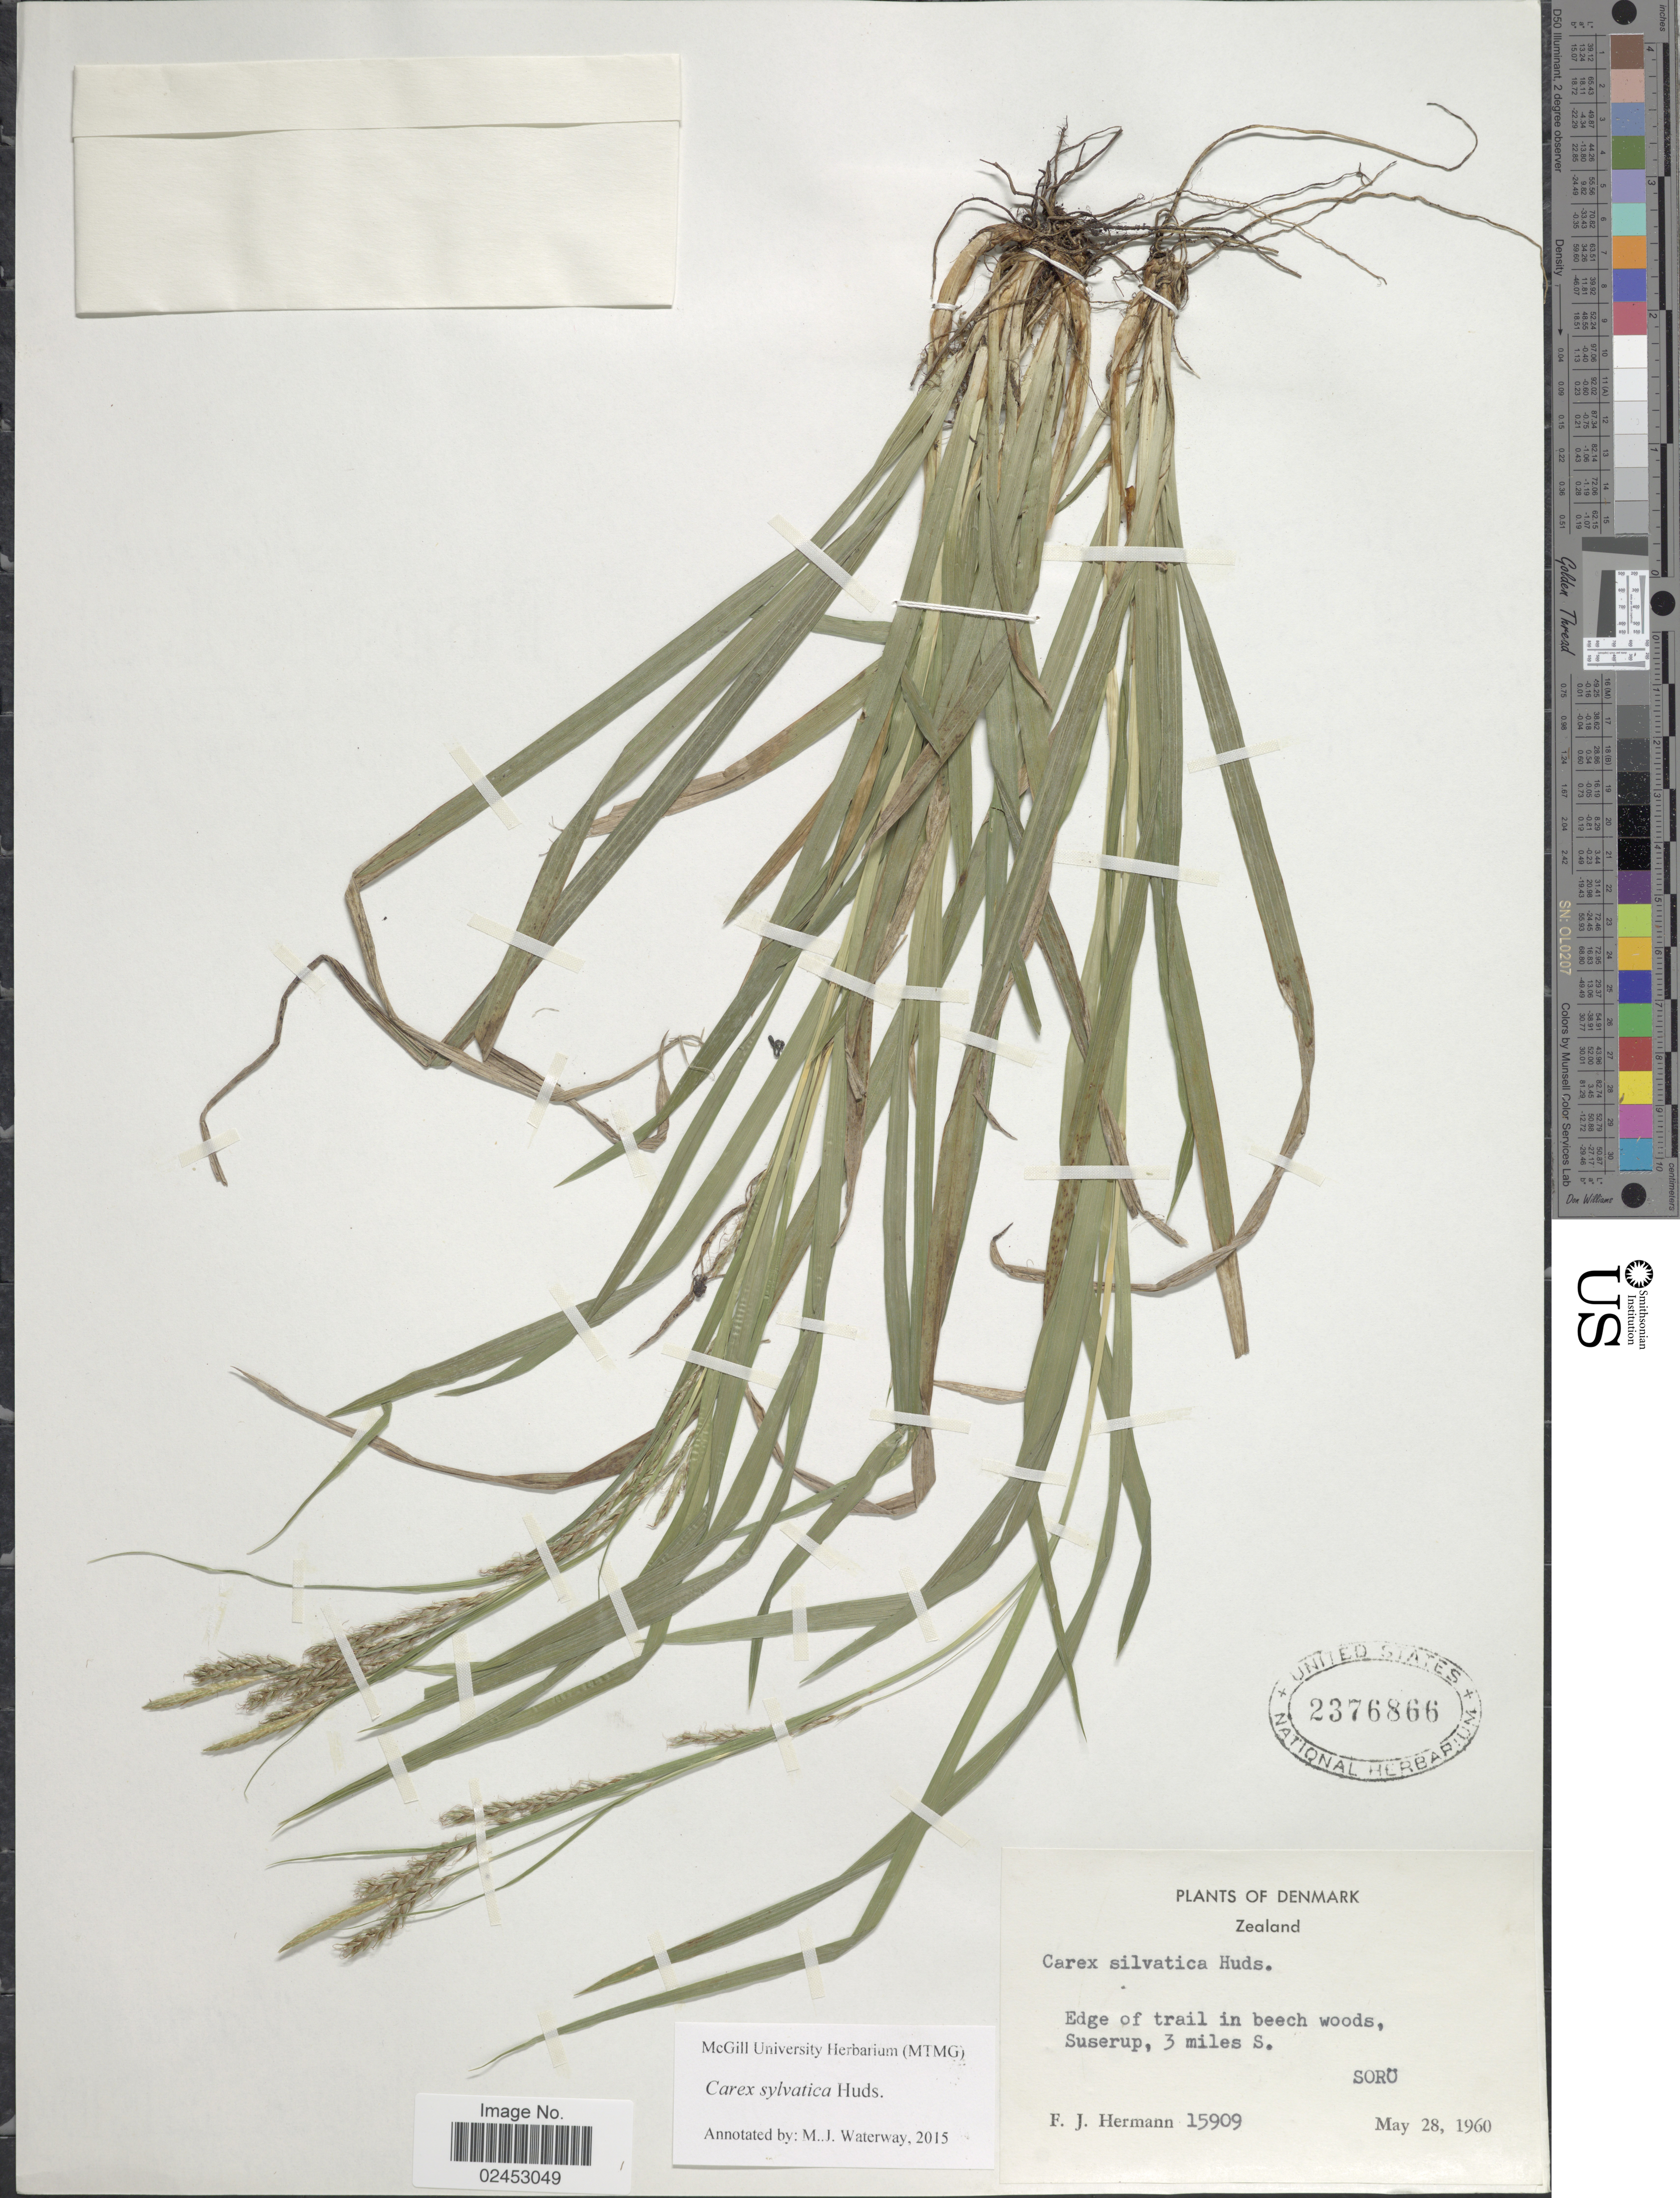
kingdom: Plantae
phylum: Tracheophyta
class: Liliopsida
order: Poales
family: Cyperaceae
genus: Carex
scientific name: Carex sylvatica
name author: Huds.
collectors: F. J. Hermann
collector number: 15909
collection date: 1960-05-28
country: Denmark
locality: Edge of trail in beech woods, Suserup, 3 miles S. Sorö.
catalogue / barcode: US 2376866